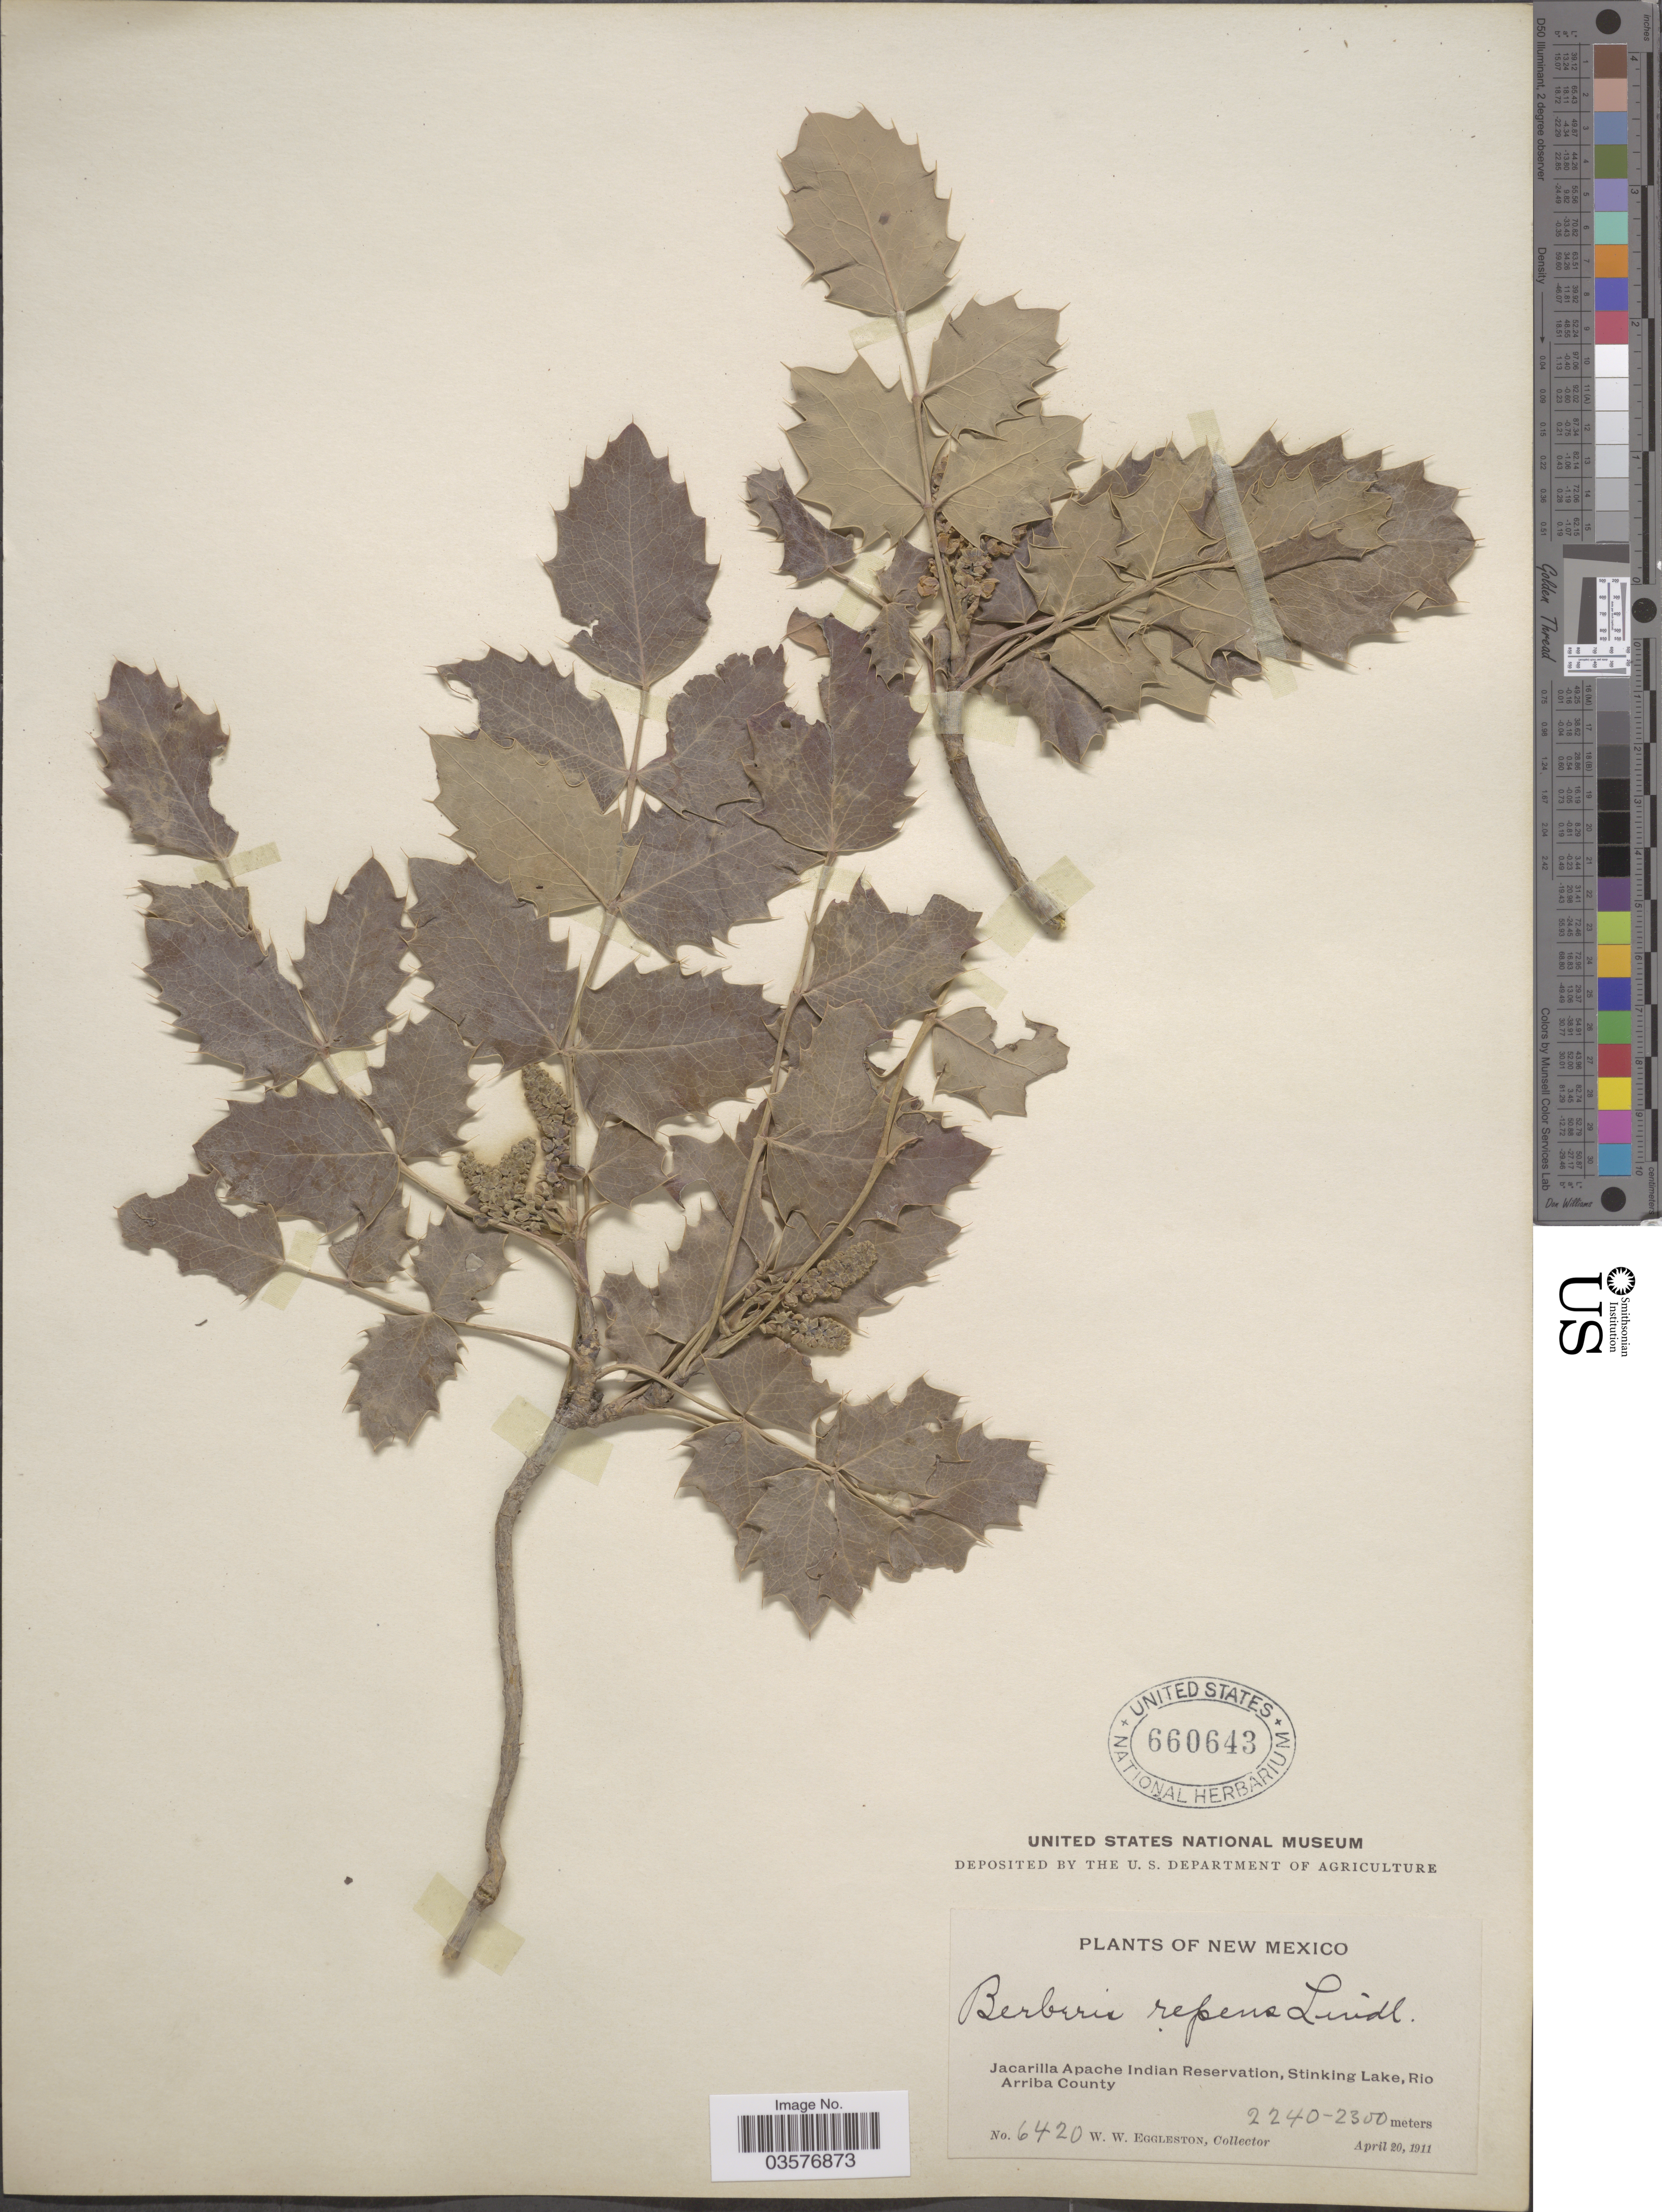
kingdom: Plantae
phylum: Tracheophyta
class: Magnoliopsida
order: Ranunculales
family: Berberidaceae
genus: Mahonia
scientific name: Mahonia repens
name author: (Lindl.) G. Don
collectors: W. W. Eggleston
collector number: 6420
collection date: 1911-04-20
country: United States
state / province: New Mexico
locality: Jacarilla Apache Indian Reservation, Stinkin Lake, Rio Arriba County.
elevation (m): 2240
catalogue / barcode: US 660643